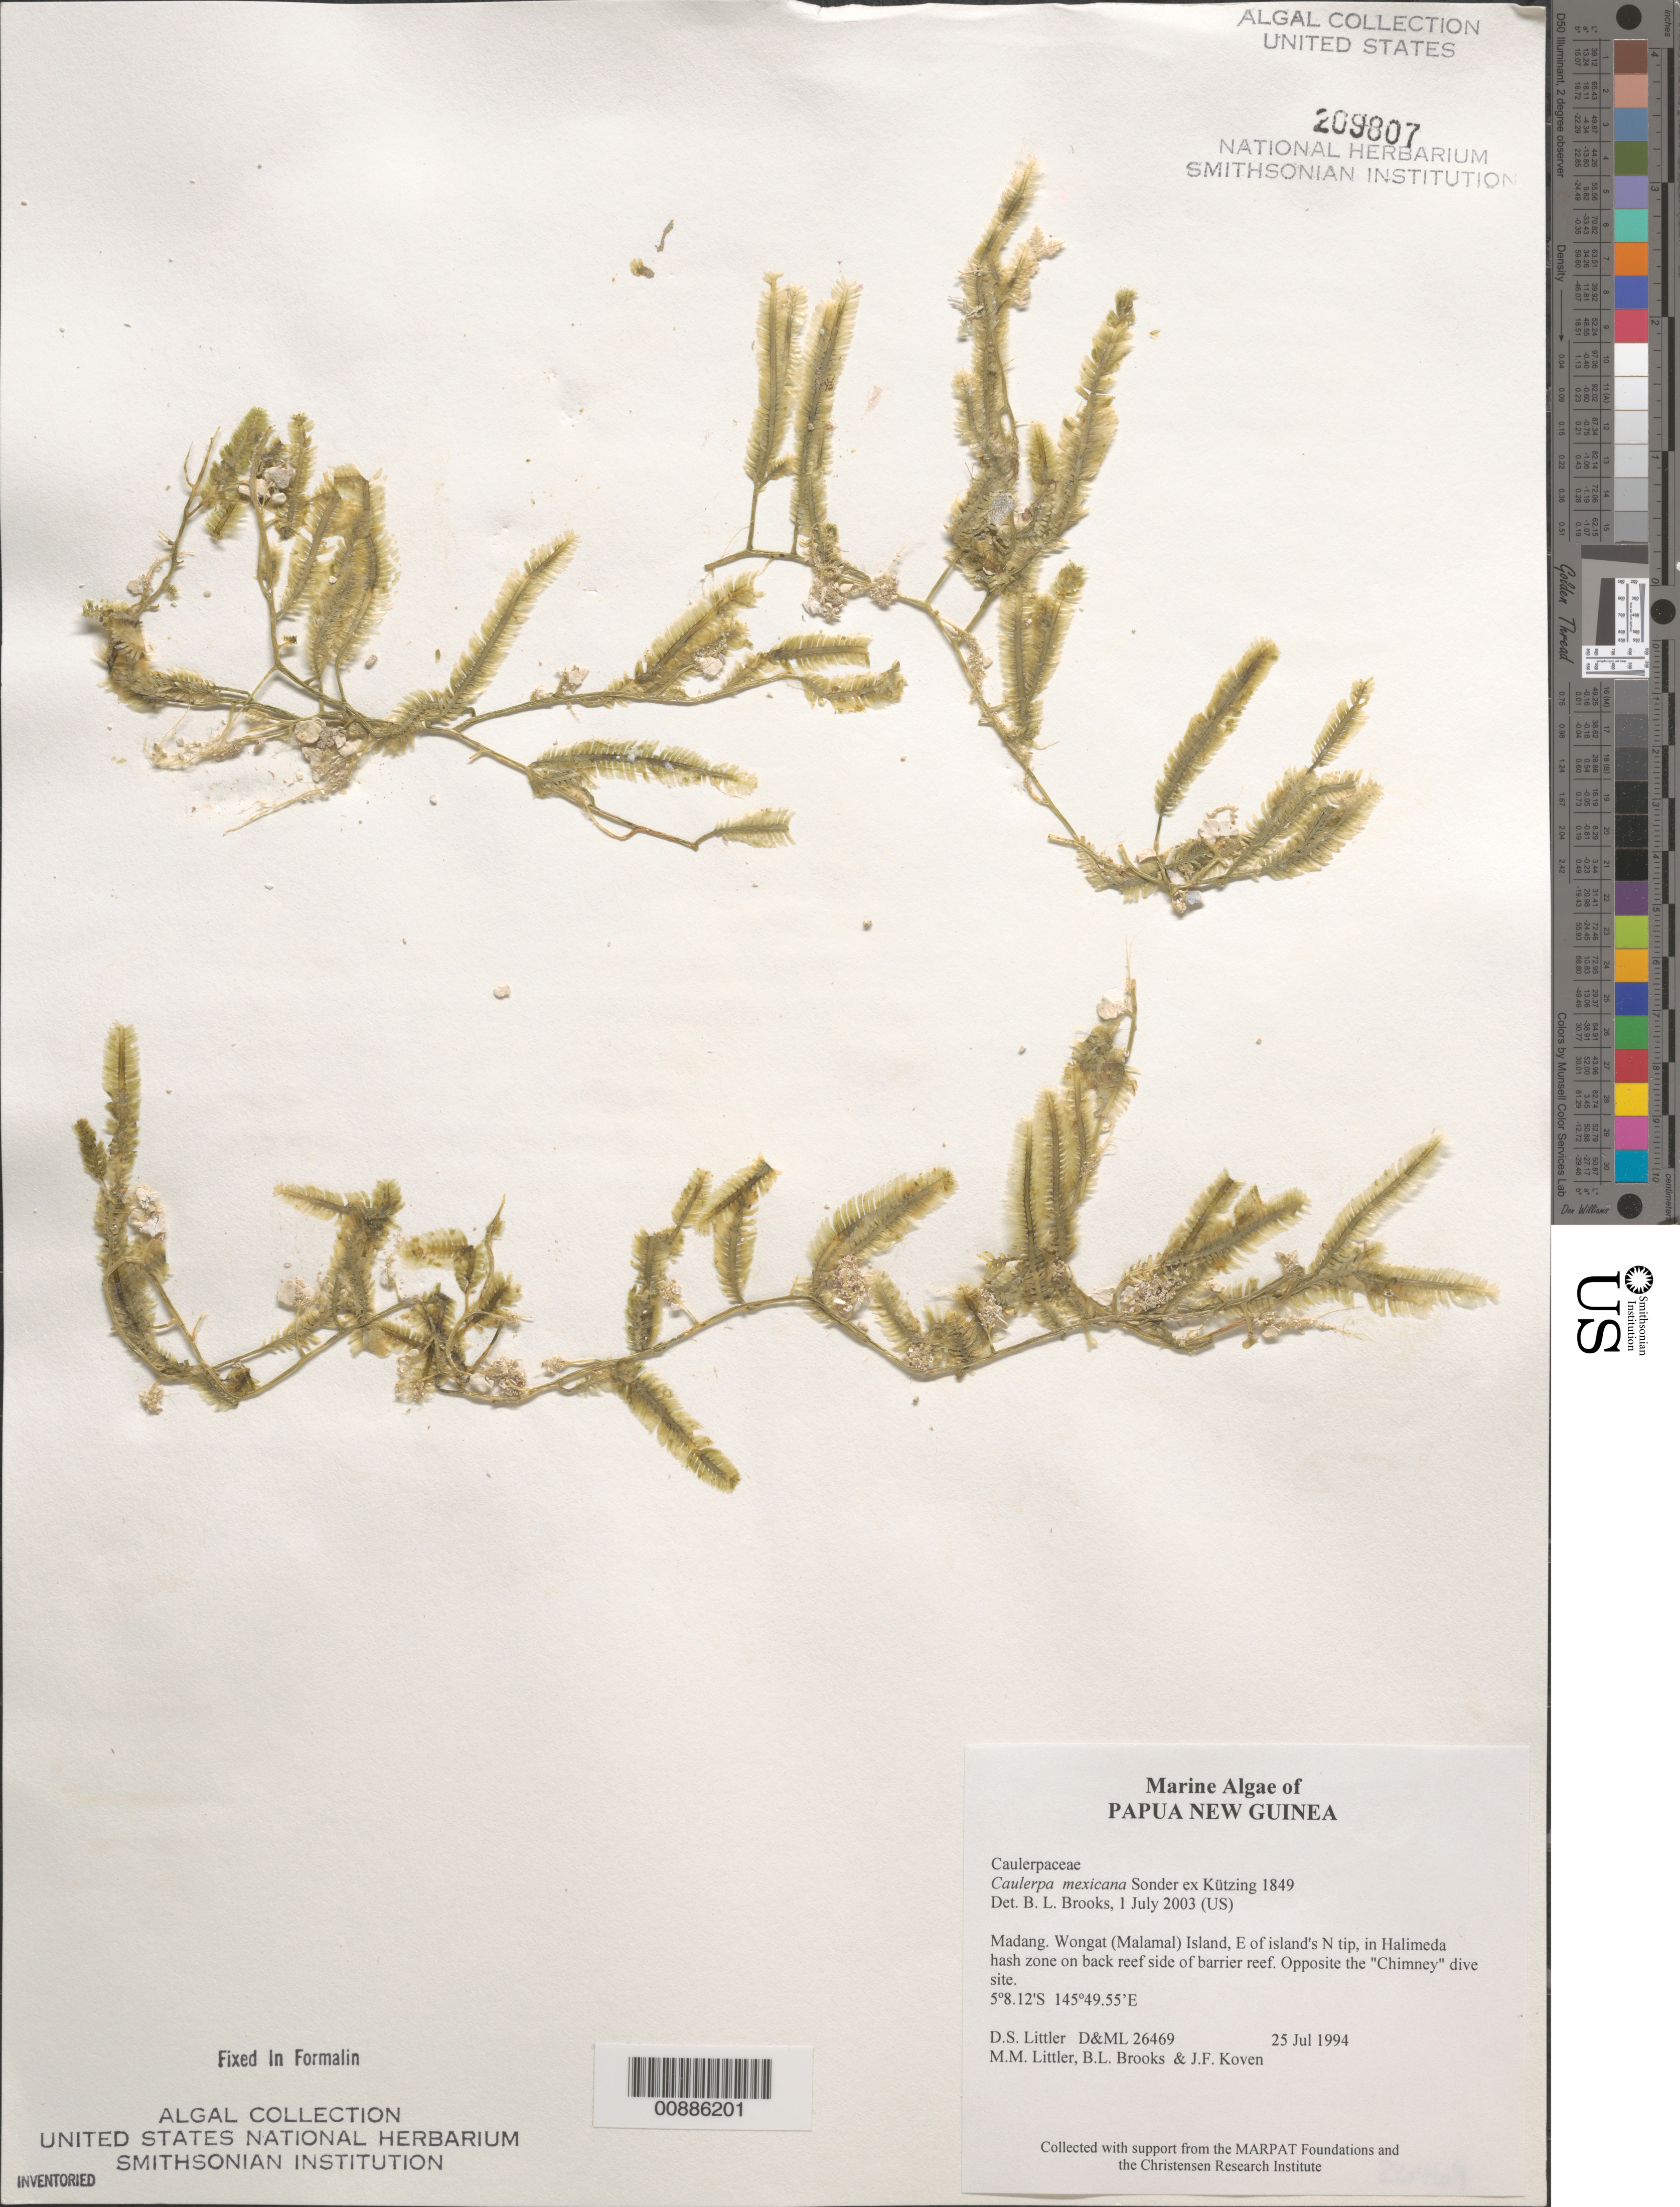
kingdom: Plantae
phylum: Chlorophyta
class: Ulvophyceae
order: Bryopsidales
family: Caulerpaceae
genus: Caulerpa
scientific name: Caulerpa mexicana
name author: Sond. ex Kütz.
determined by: Brooks, B. L., (BOT), Smithsonian Institution - National Museum of Natural History (UNITED STATES)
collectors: D. S. Littler, M. M. Littler, B. Brooks & J. Koven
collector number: D&ML 26469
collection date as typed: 25 Jul 1994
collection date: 1994-07-25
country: Papua New Guinea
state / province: Madang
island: Wongat [Malamal]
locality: East of island's north tip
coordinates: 5 8.12'S, 145 49.55'E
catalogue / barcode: US 209807